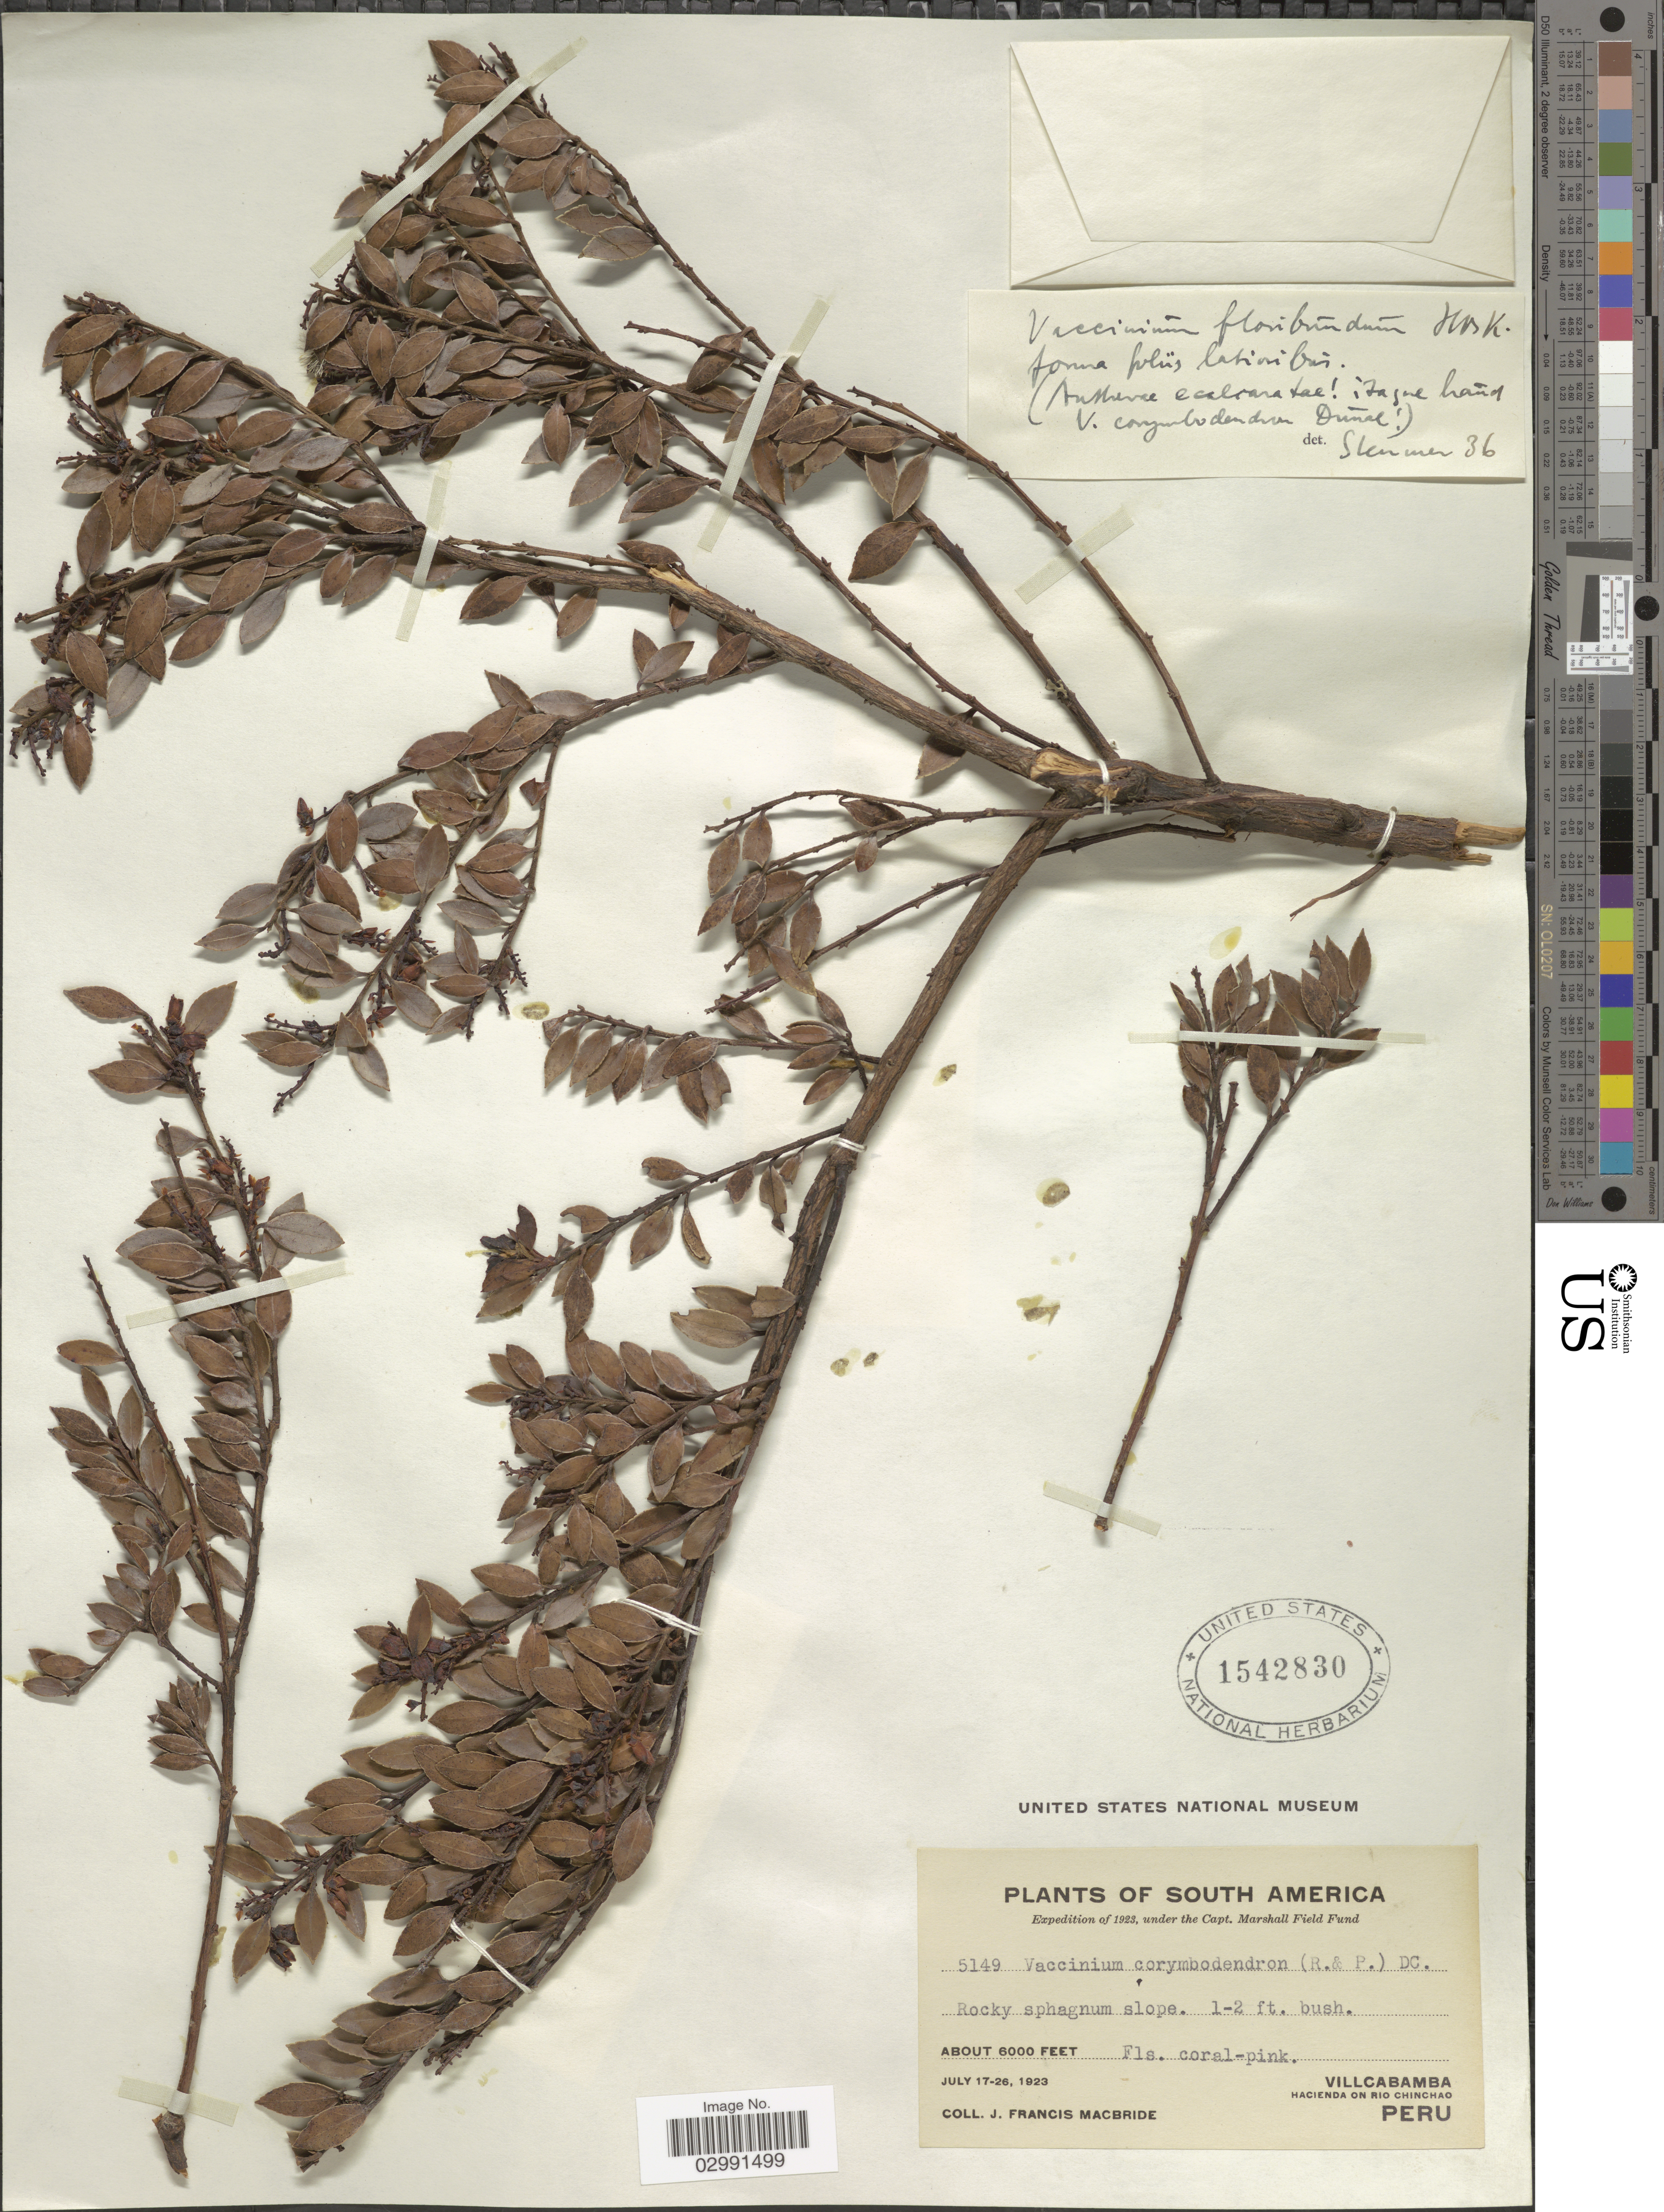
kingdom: Plantae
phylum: Tracheophyta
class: Magnoliopsida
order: Ericales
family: Ericaceae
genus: Vaccinium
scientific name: Vaccinium floribundum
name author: Kunth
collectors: J. F. Macbride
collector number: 5149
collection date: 1923-07-17/1923-07-26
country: Peru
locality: Villcabamba. Hacienda on Rio Chinchao.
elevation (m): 1829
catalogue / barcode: US 1542830